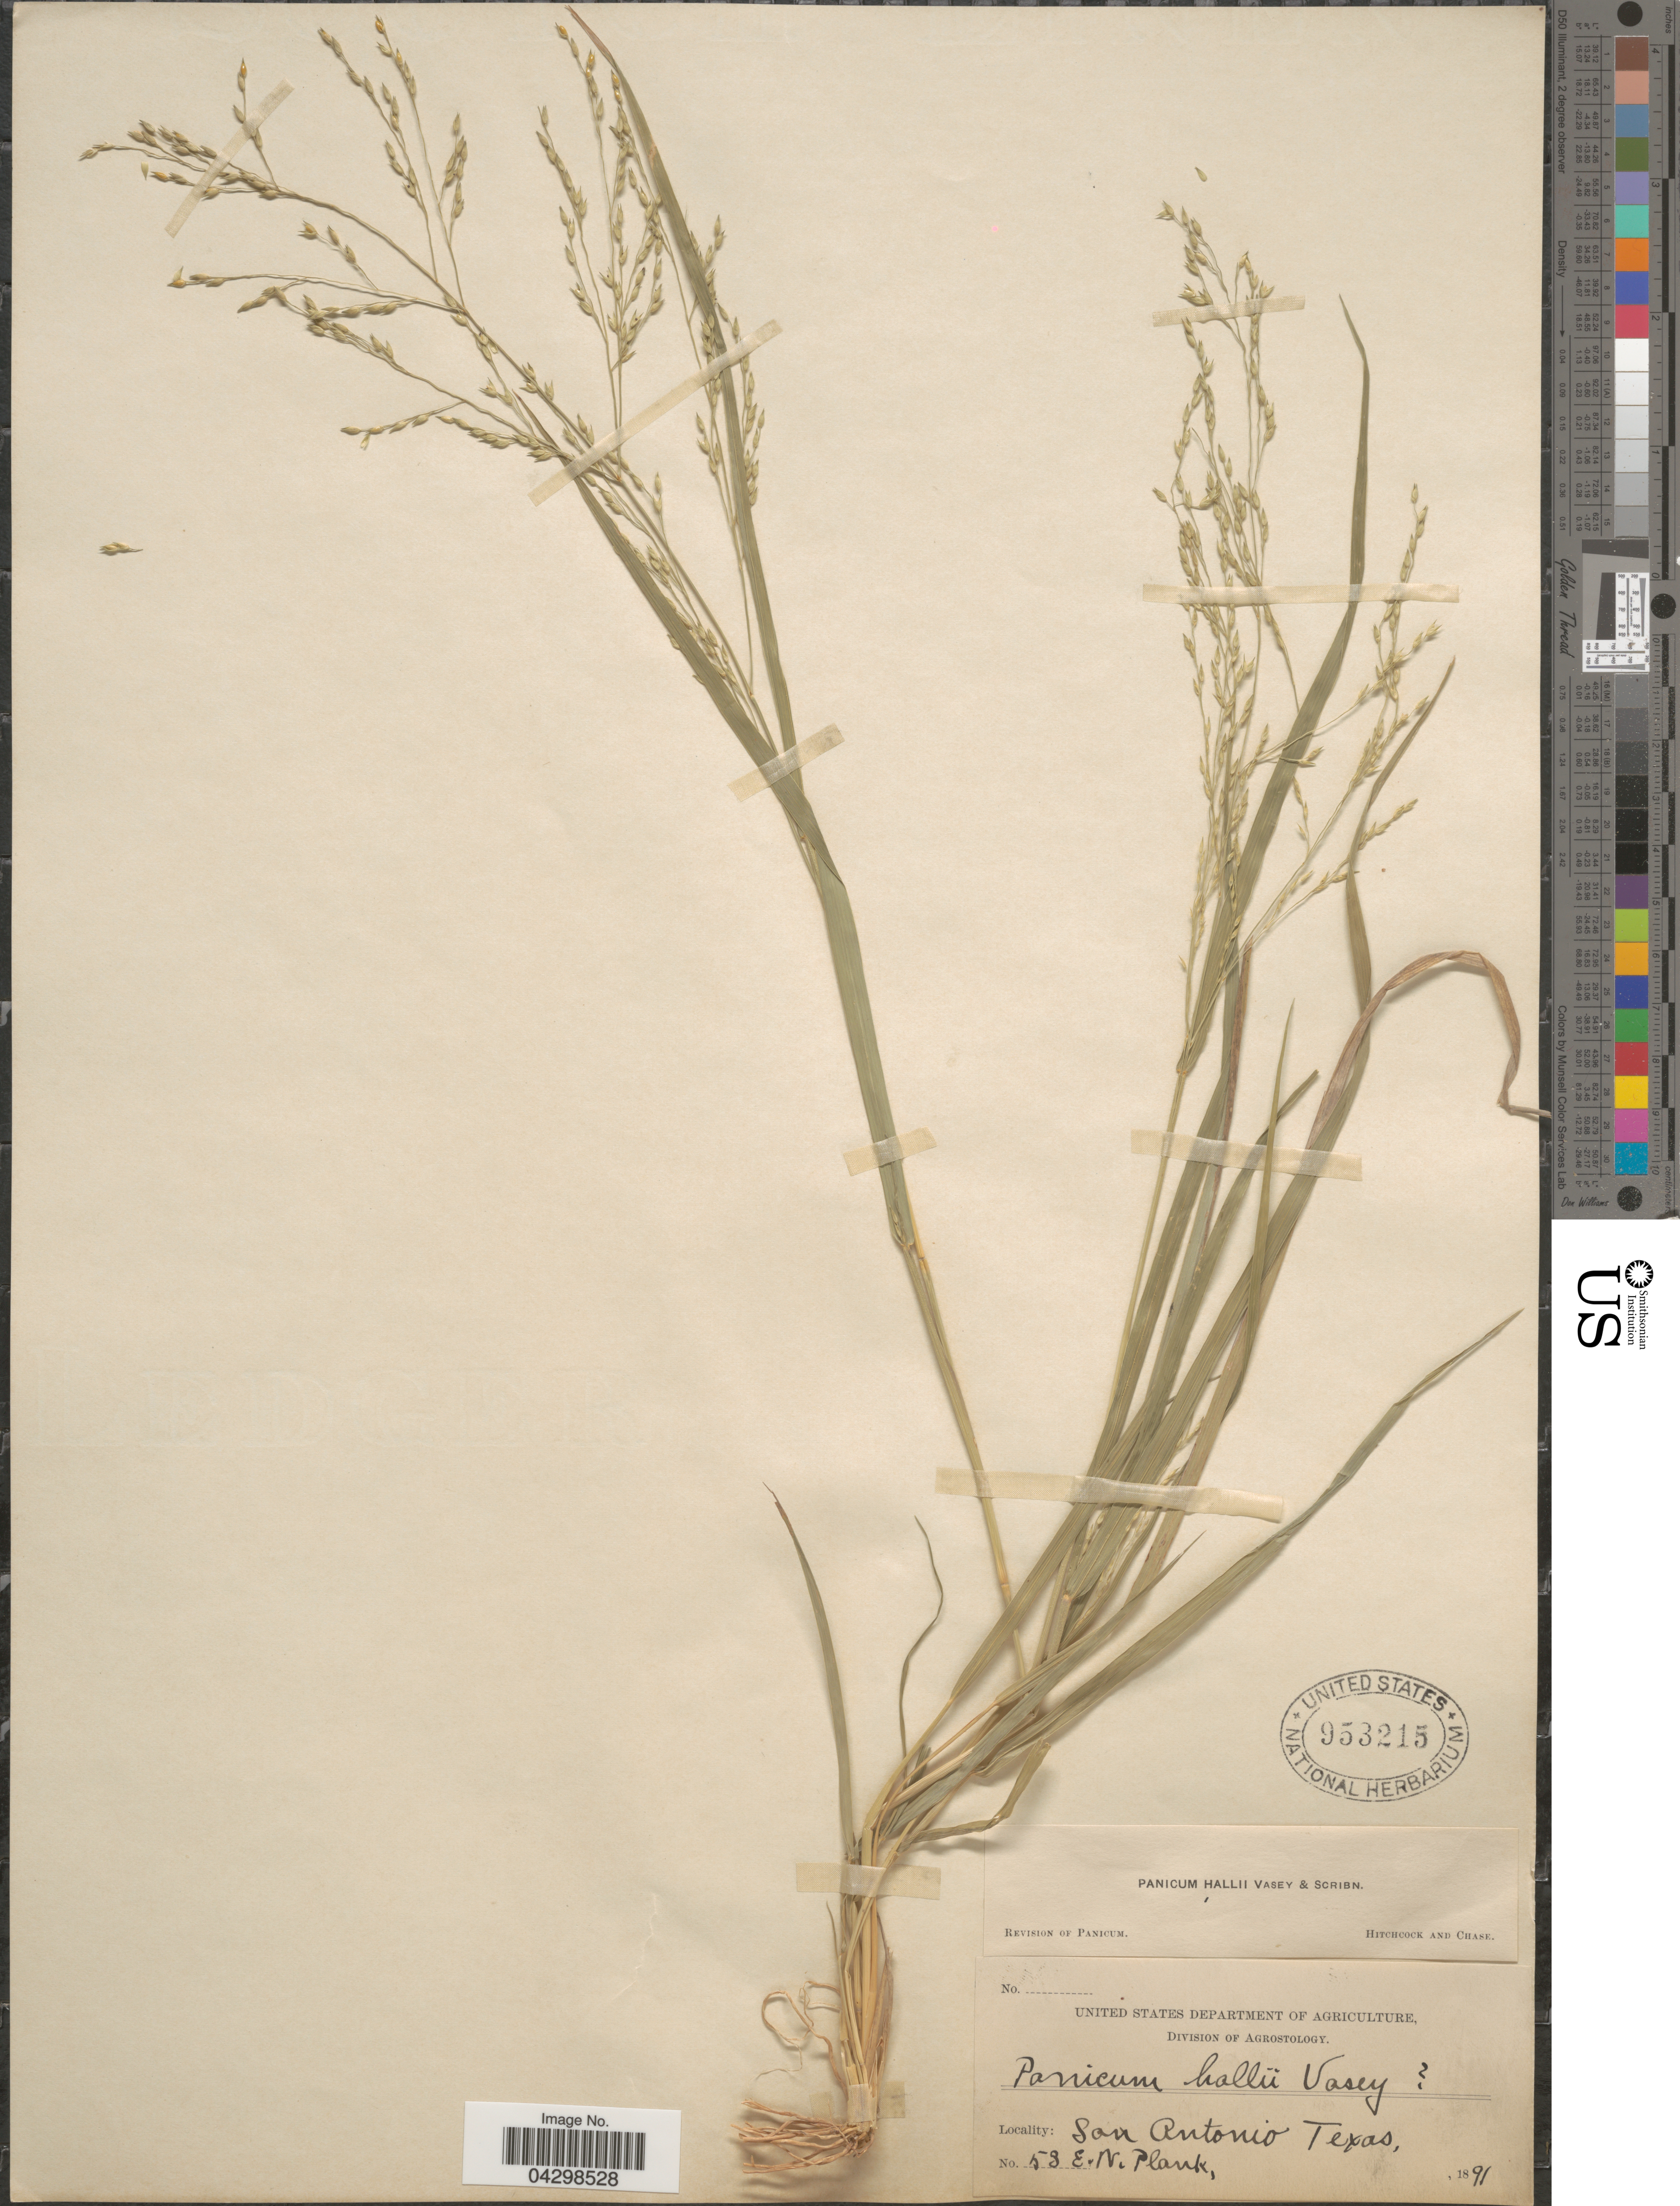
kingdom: Plantae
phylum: Tracheophyta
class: Liliopsida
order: Poales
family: Poaceae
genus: Panicum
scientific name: Panicum hallii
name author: Vasey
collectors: E. Plank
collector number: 53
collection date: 1891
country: United States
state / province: Texas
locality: San Antonio.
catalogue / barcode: US 953215